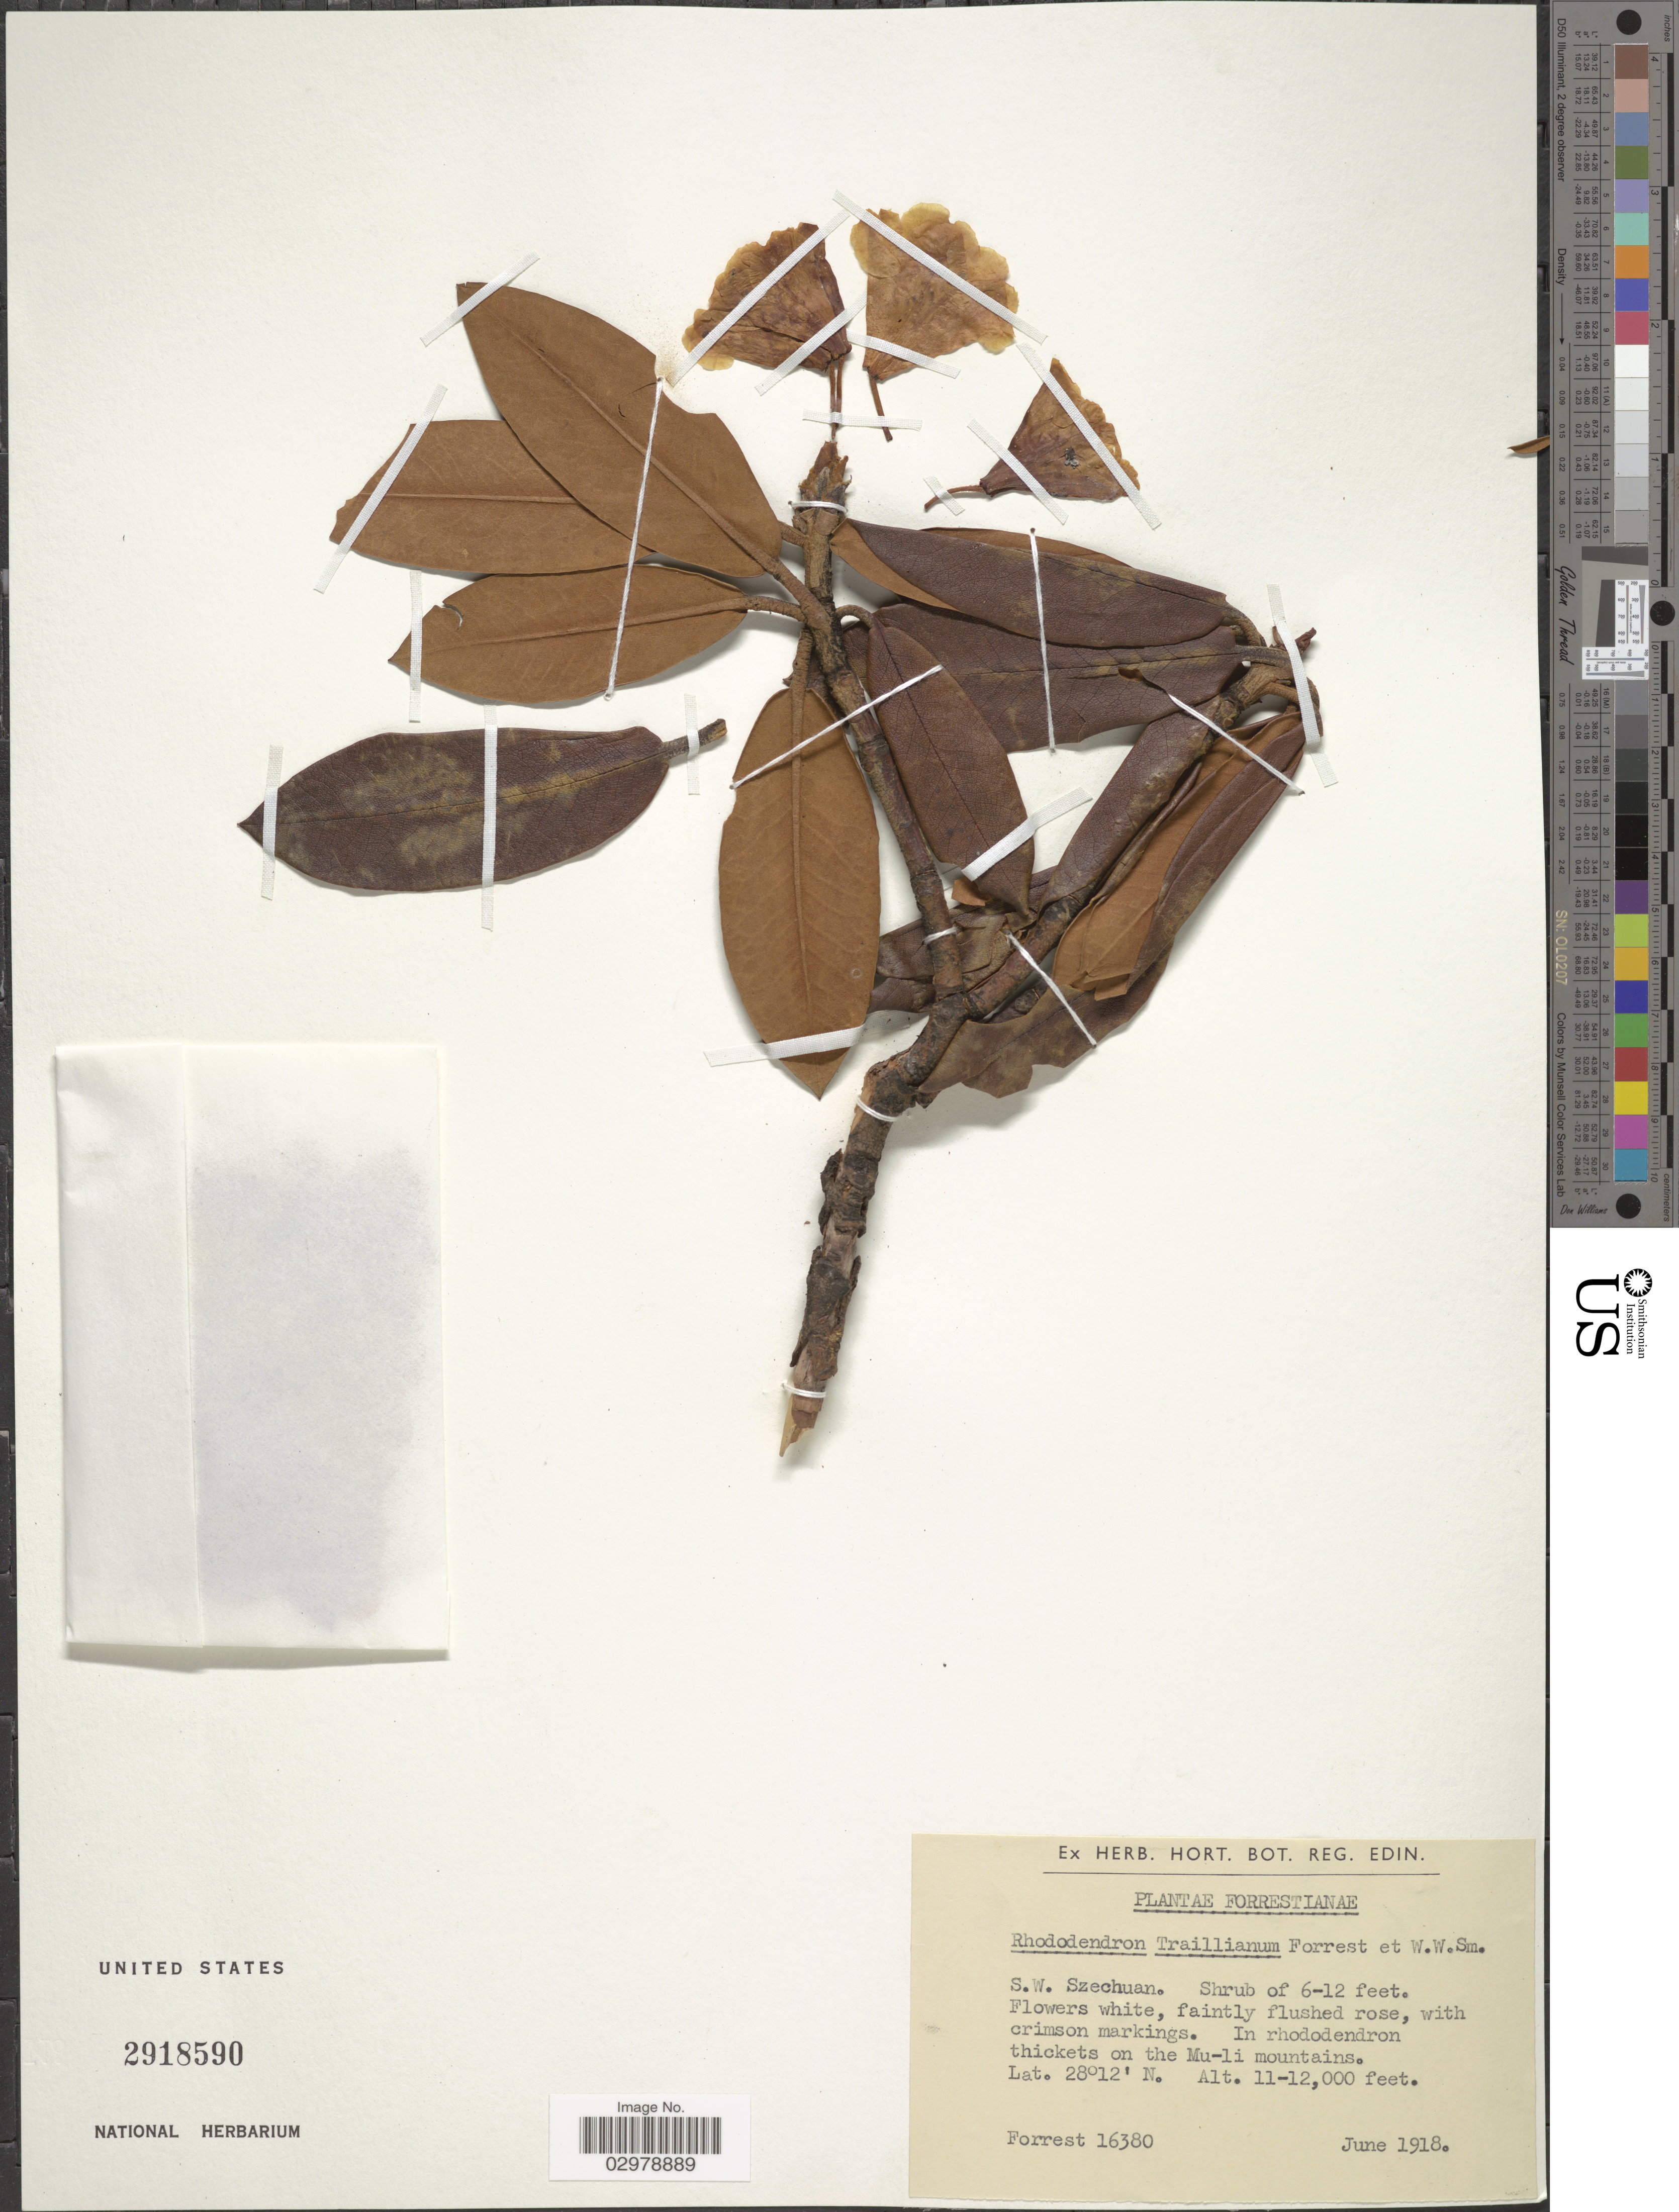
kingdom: Plantae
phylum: Tracheophyta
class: Magnoliopsida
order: Ericales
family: Ericaceae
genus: Rhododendron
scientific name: Rhododendron traillianum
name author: Forrest & W.W. Sm.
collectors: -. Forrest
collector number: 16380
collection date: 1918-06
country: China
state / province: Sichuan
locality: S.W. Szechuan. In rhododendron thickets on the Mu-li mountains.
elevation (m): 3353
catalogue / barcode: US 2918590